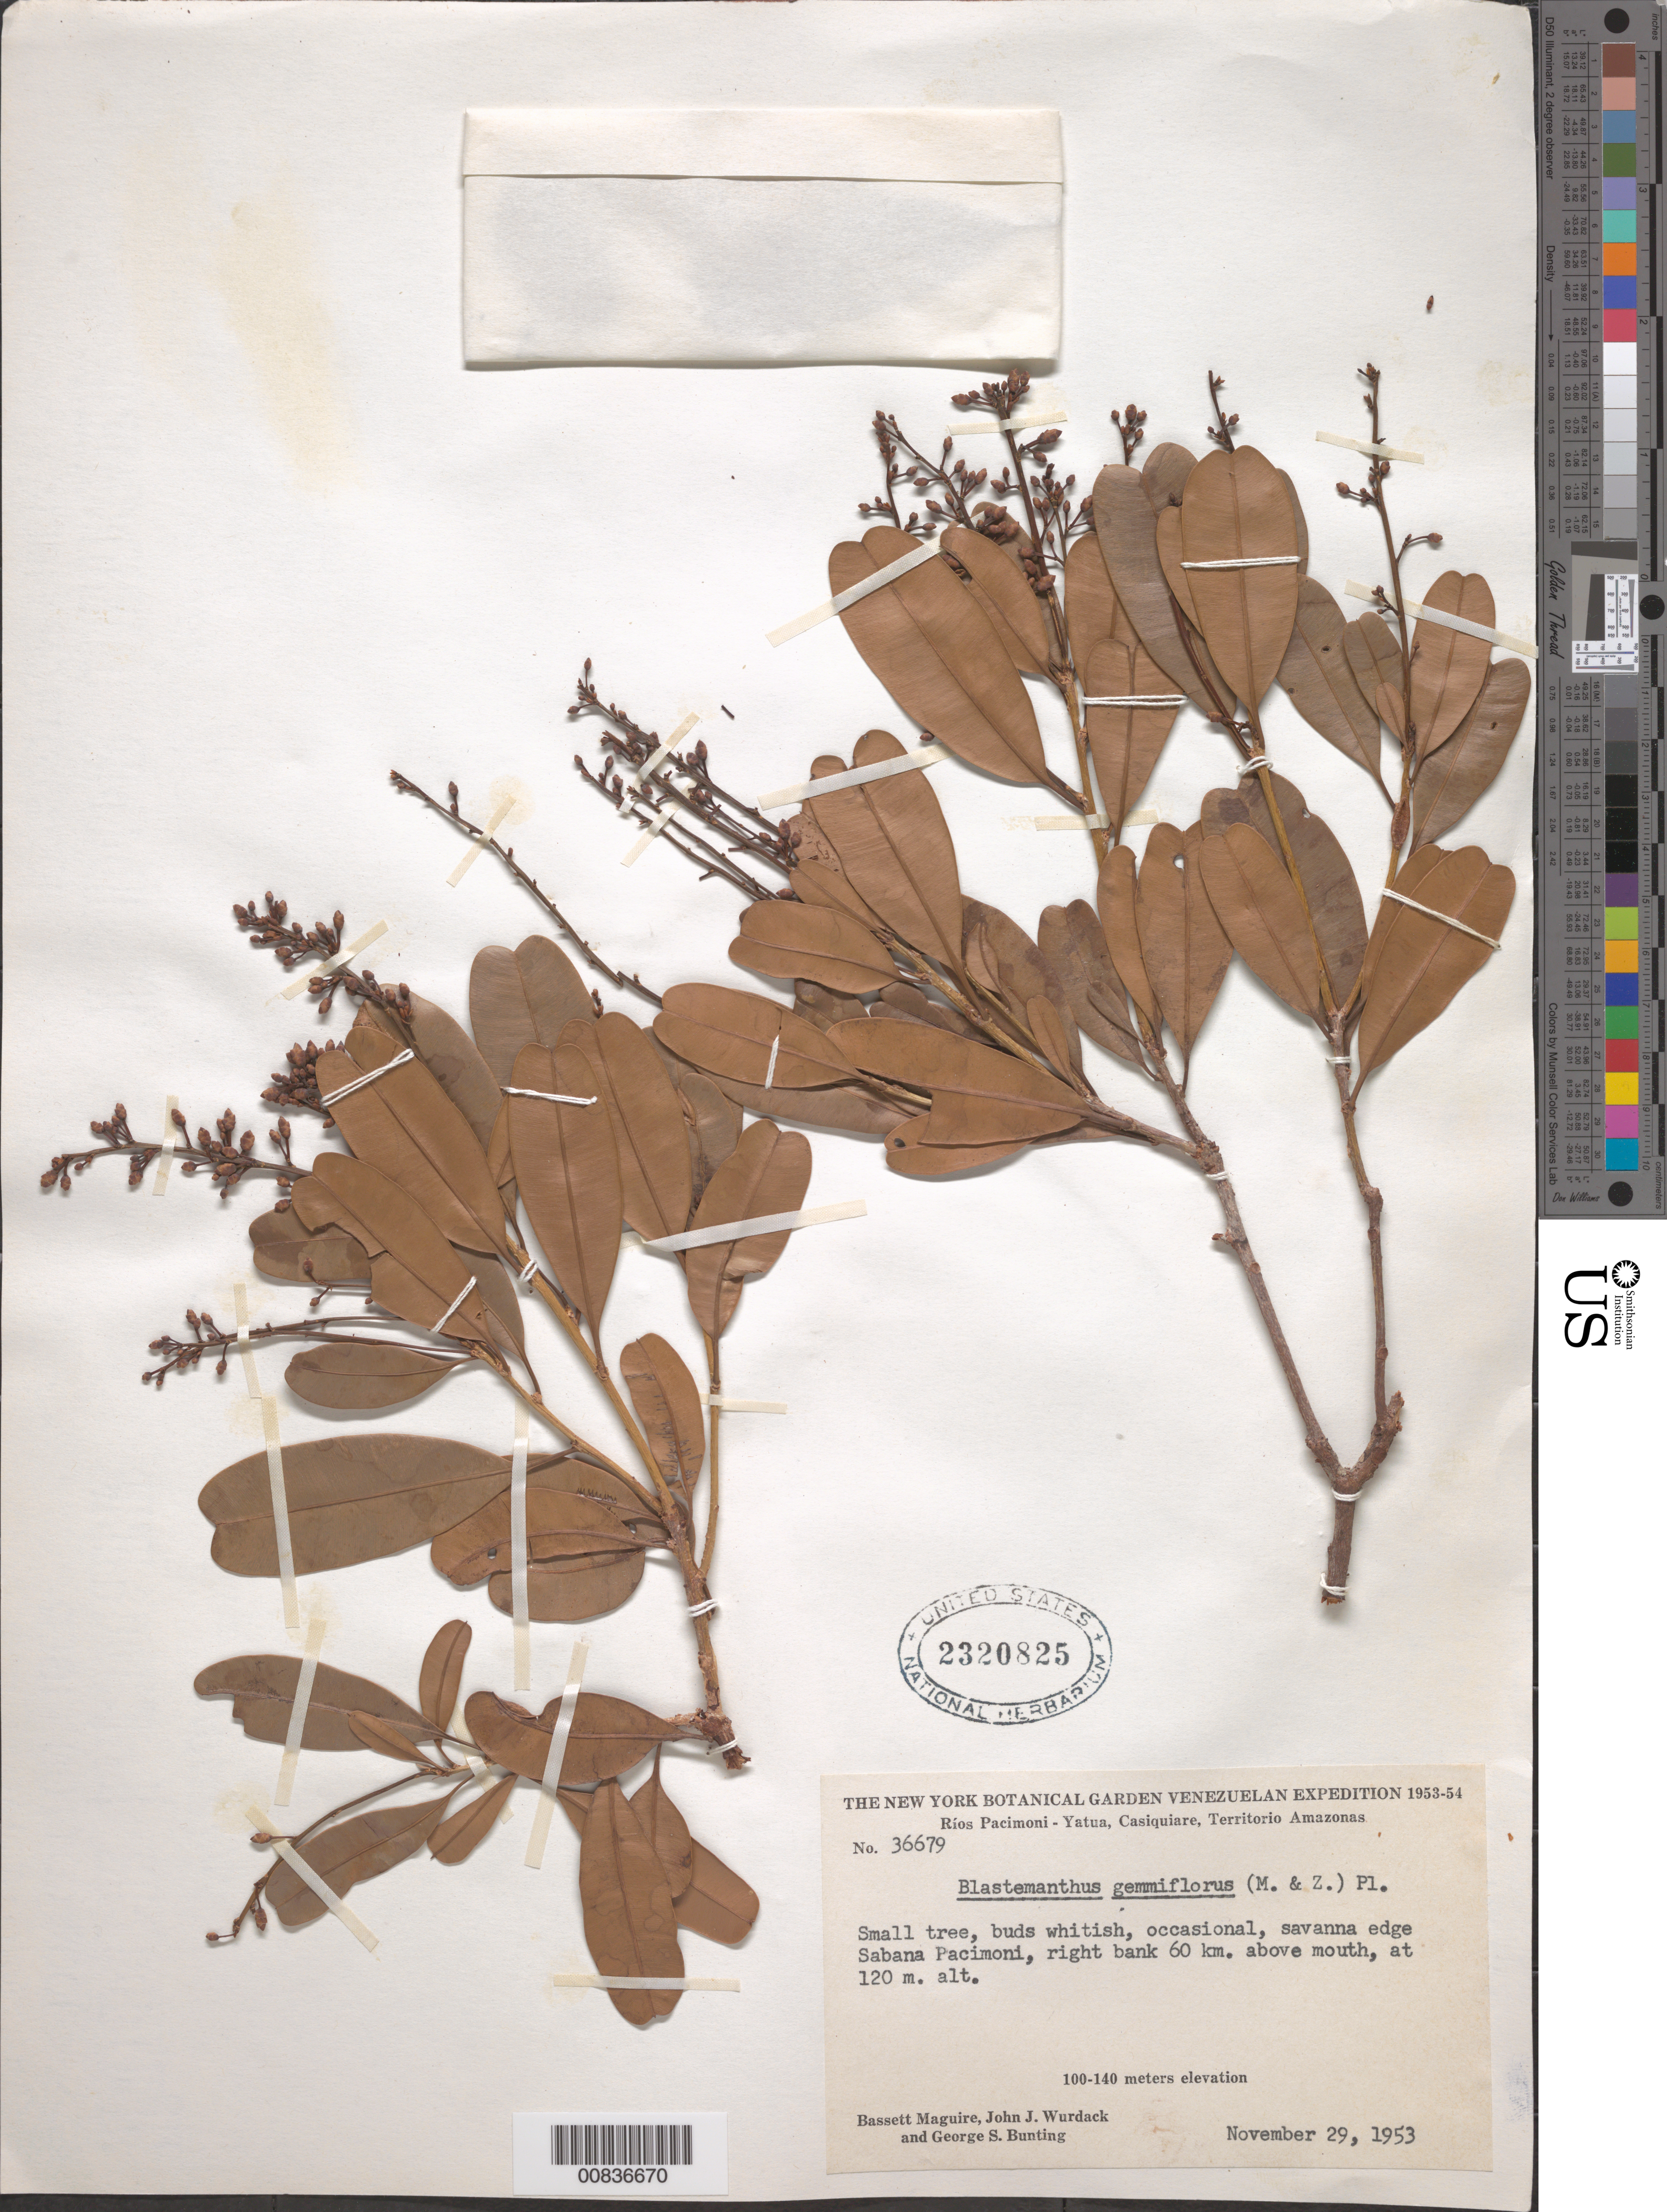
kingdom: Plantae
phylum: Tracheophyta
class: Magnoliopsida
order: Malpighiales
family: Ochnaceae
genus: Blastemanthus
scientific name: Blastemanthus gemmiflorus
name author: (Mart.) Planch.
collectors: B. Maguire, J. J. Wurdack & G. S. Bunting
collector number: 36679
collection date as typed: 29-Nov-53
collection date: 1953-11-29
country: Venezuela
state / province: Amazonas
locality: Río Pacimoni, 60 km above mouth, Sabana Pacimoni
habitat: Savanna edge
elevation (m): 120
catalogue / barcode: US 2320825